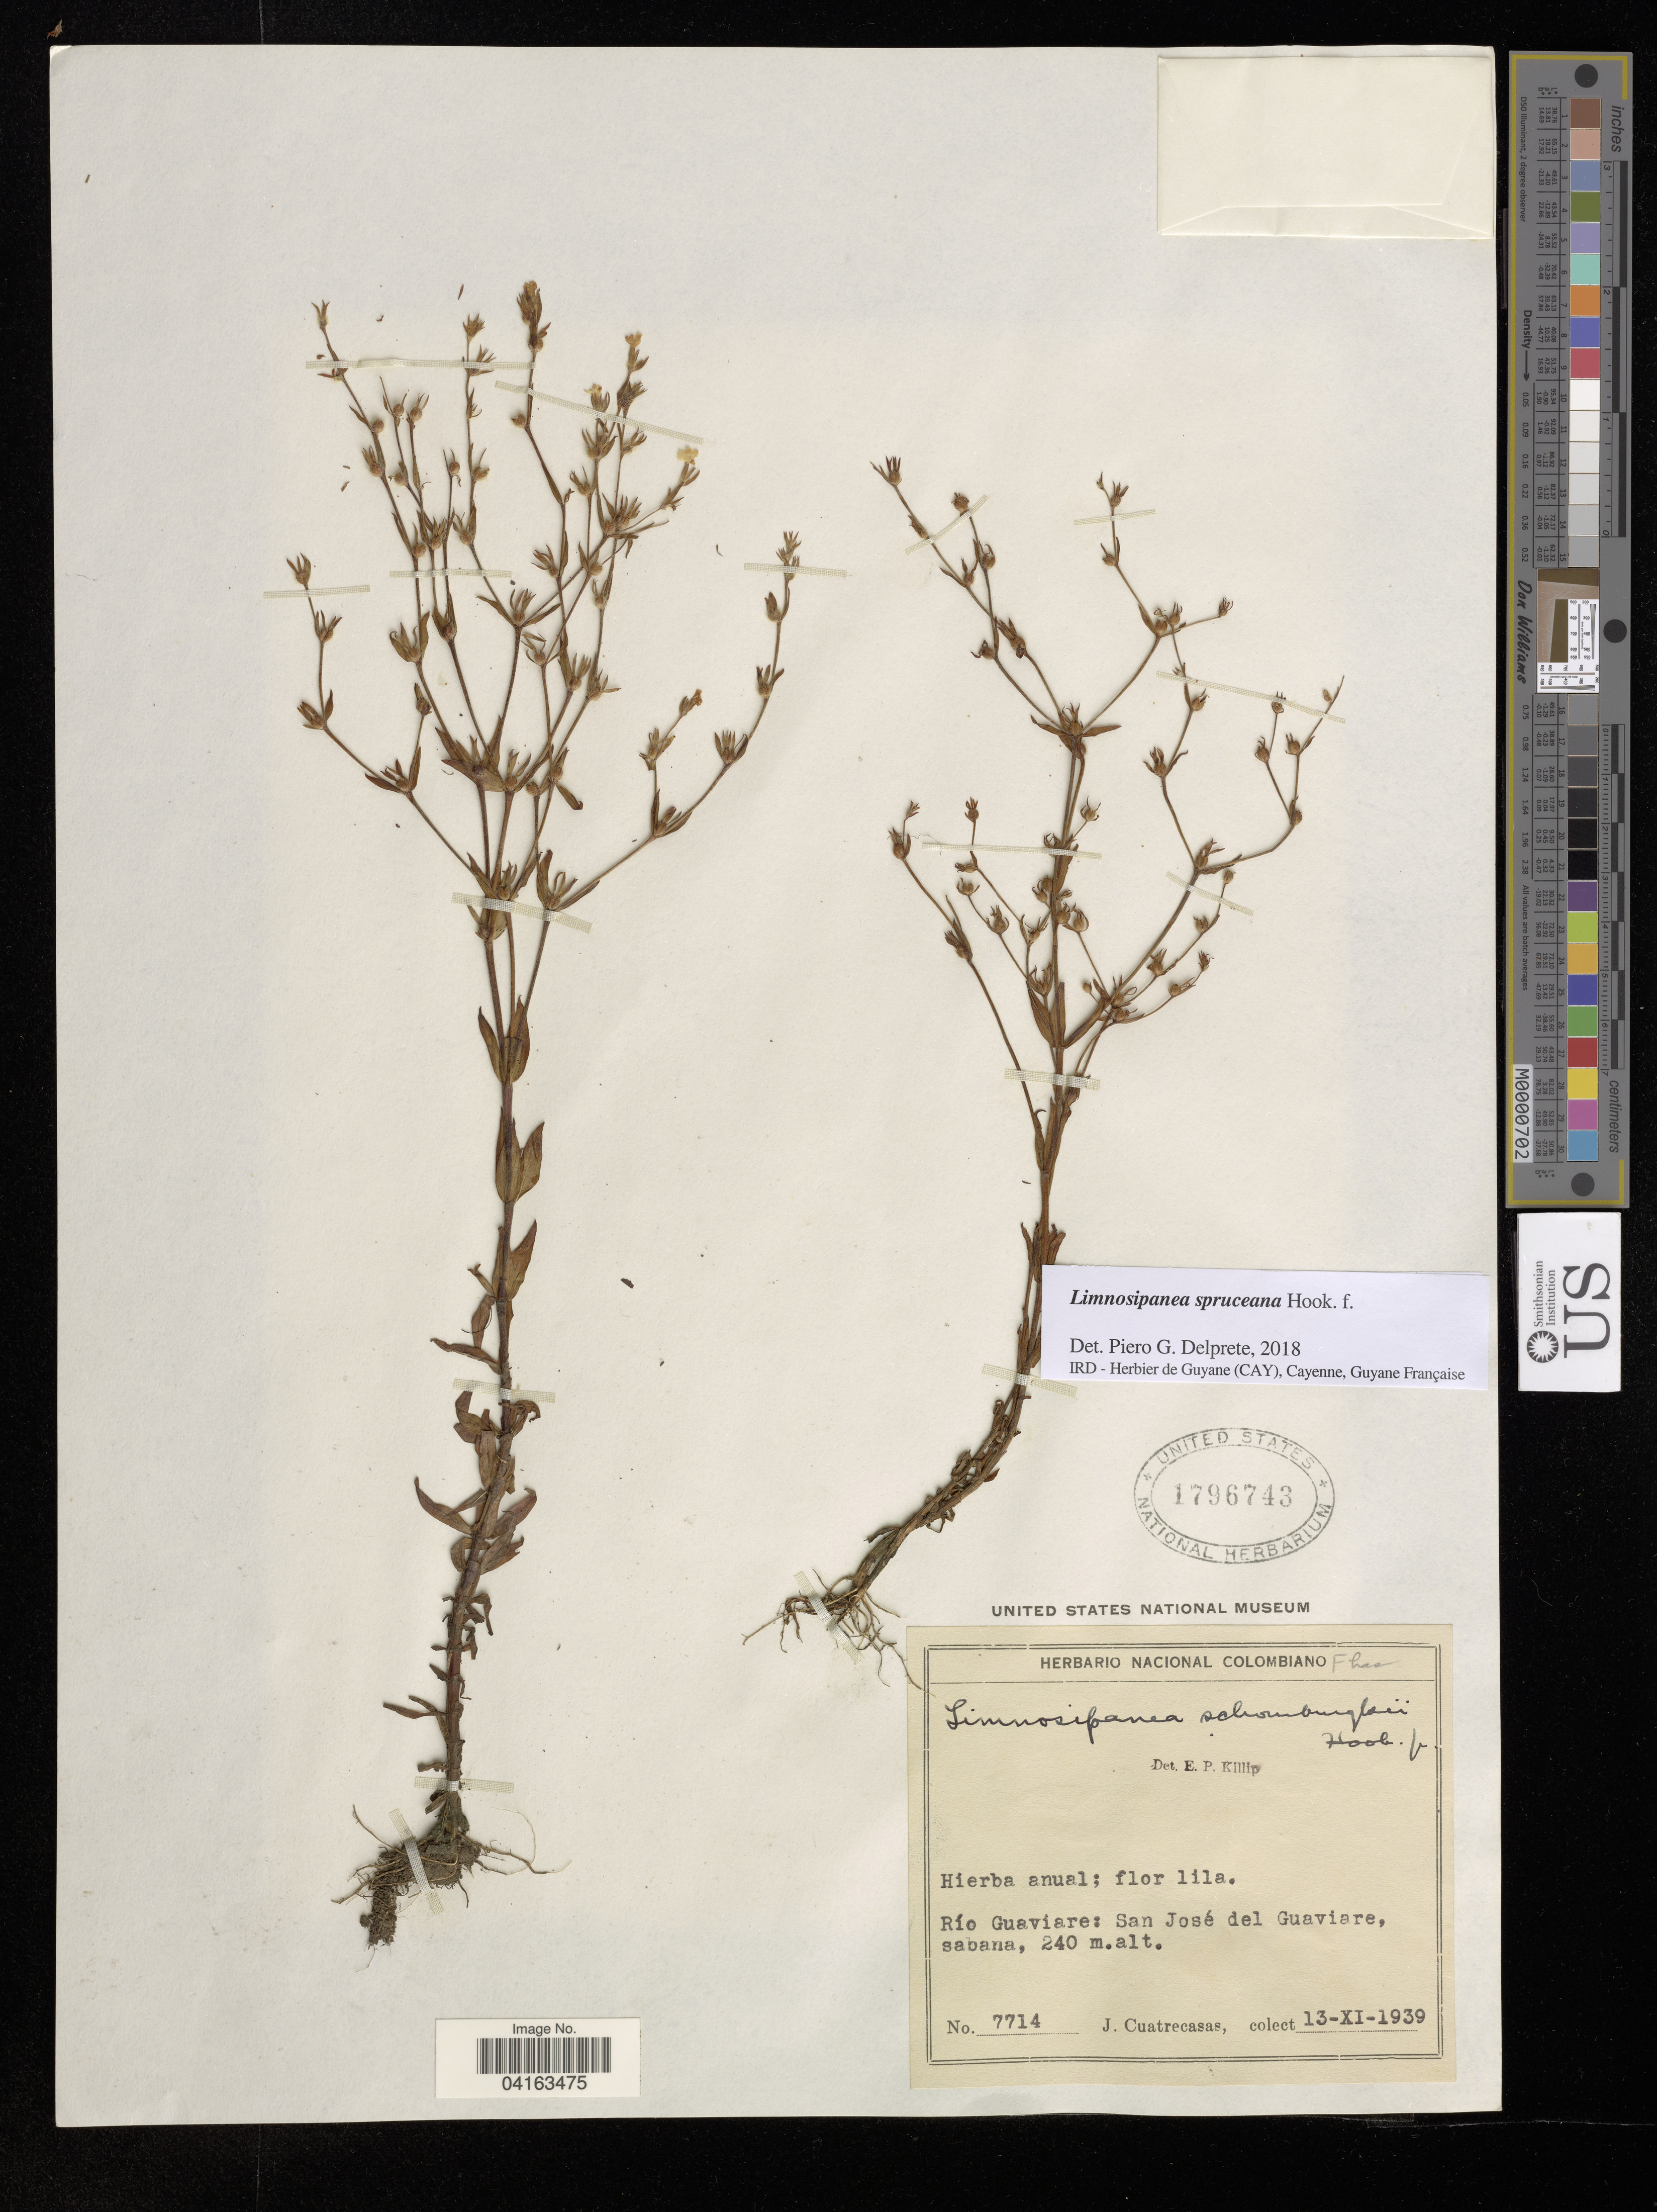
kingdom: Plantae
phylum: Tracheophyta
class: Magnoliopsida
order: Gentianales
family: Rubiaceae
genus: Limnosipanea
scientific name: Limnosipanea spruceana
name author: Hook. f.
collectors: J. Cuatrecasas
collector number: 7714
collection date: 1939-11-13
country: Colombia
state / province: Guaviare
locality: Río Guaviare: San José del Guaviare, sabana.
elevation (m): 240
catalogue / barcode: US 1796743